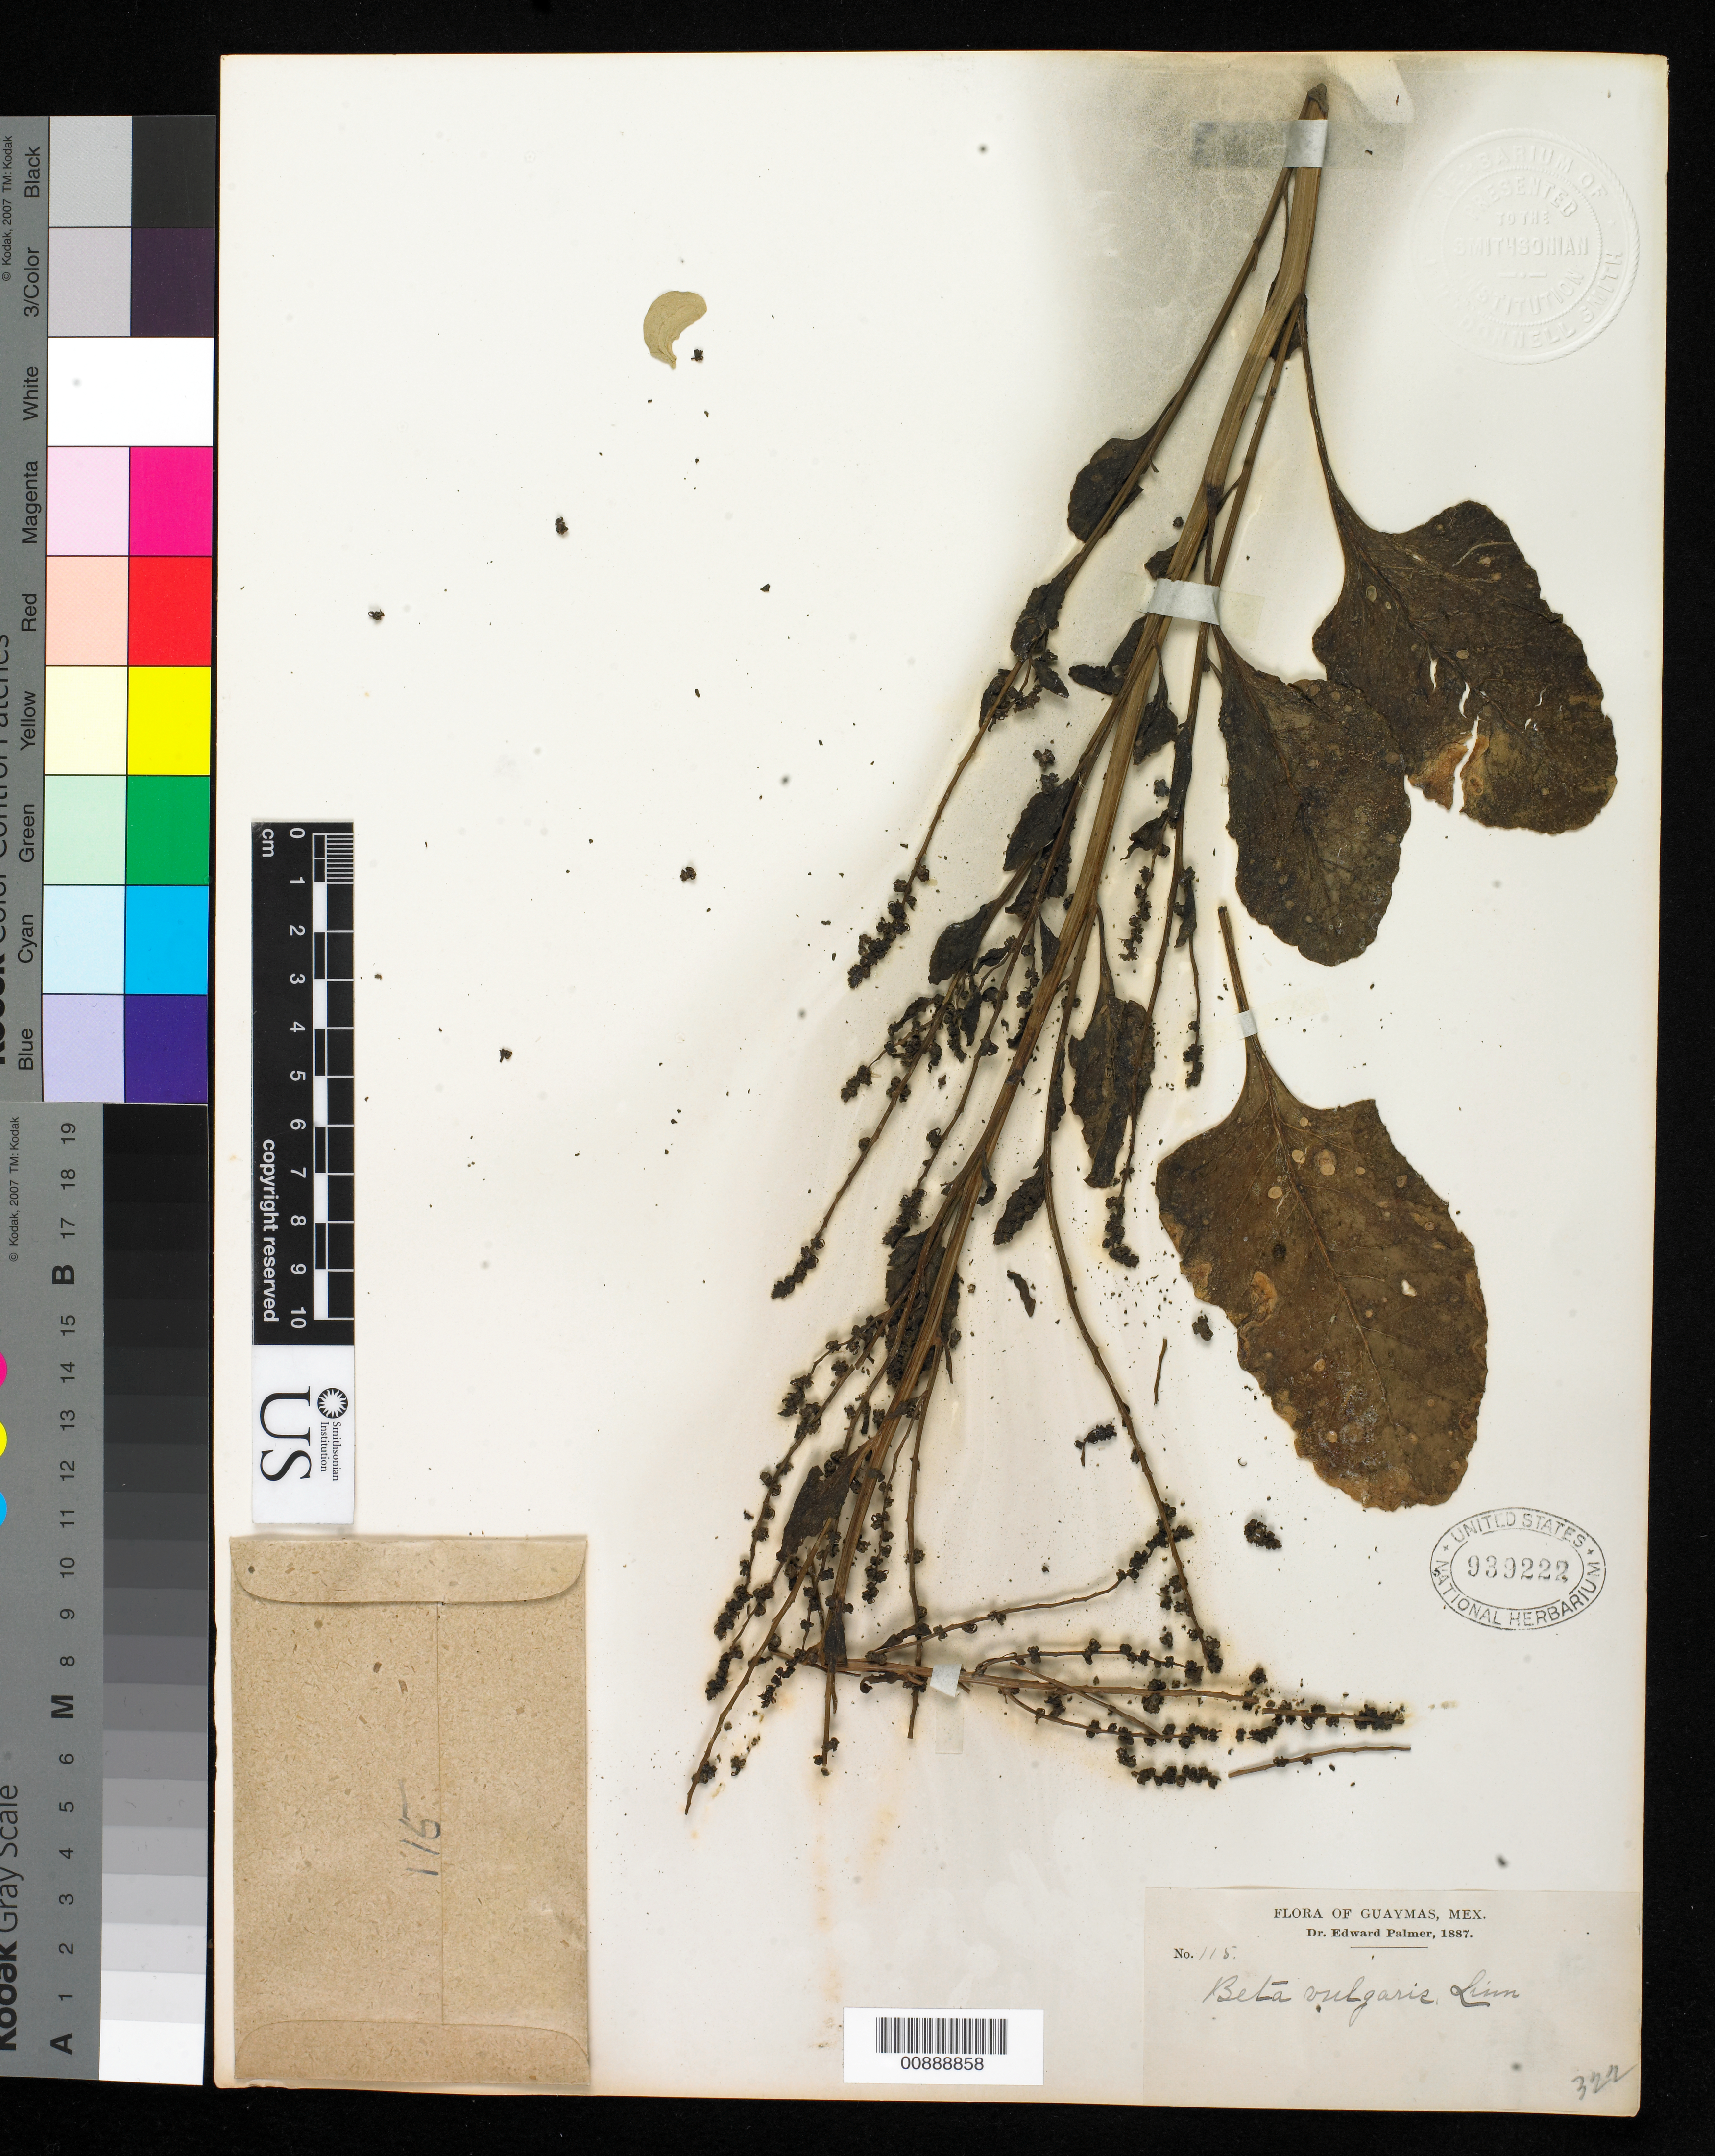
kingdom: Plantae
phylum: Tracheophyta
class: Magnoliopsida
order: Caryophyllales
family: Amaranthaceae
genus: Beta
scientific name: Beta vulgaris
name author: L.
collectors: E. Palmer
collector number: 115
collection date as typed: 1887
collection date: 1887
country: Mexico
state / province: Sonora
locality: Guaymas, Sonora.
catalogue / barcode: US 939222